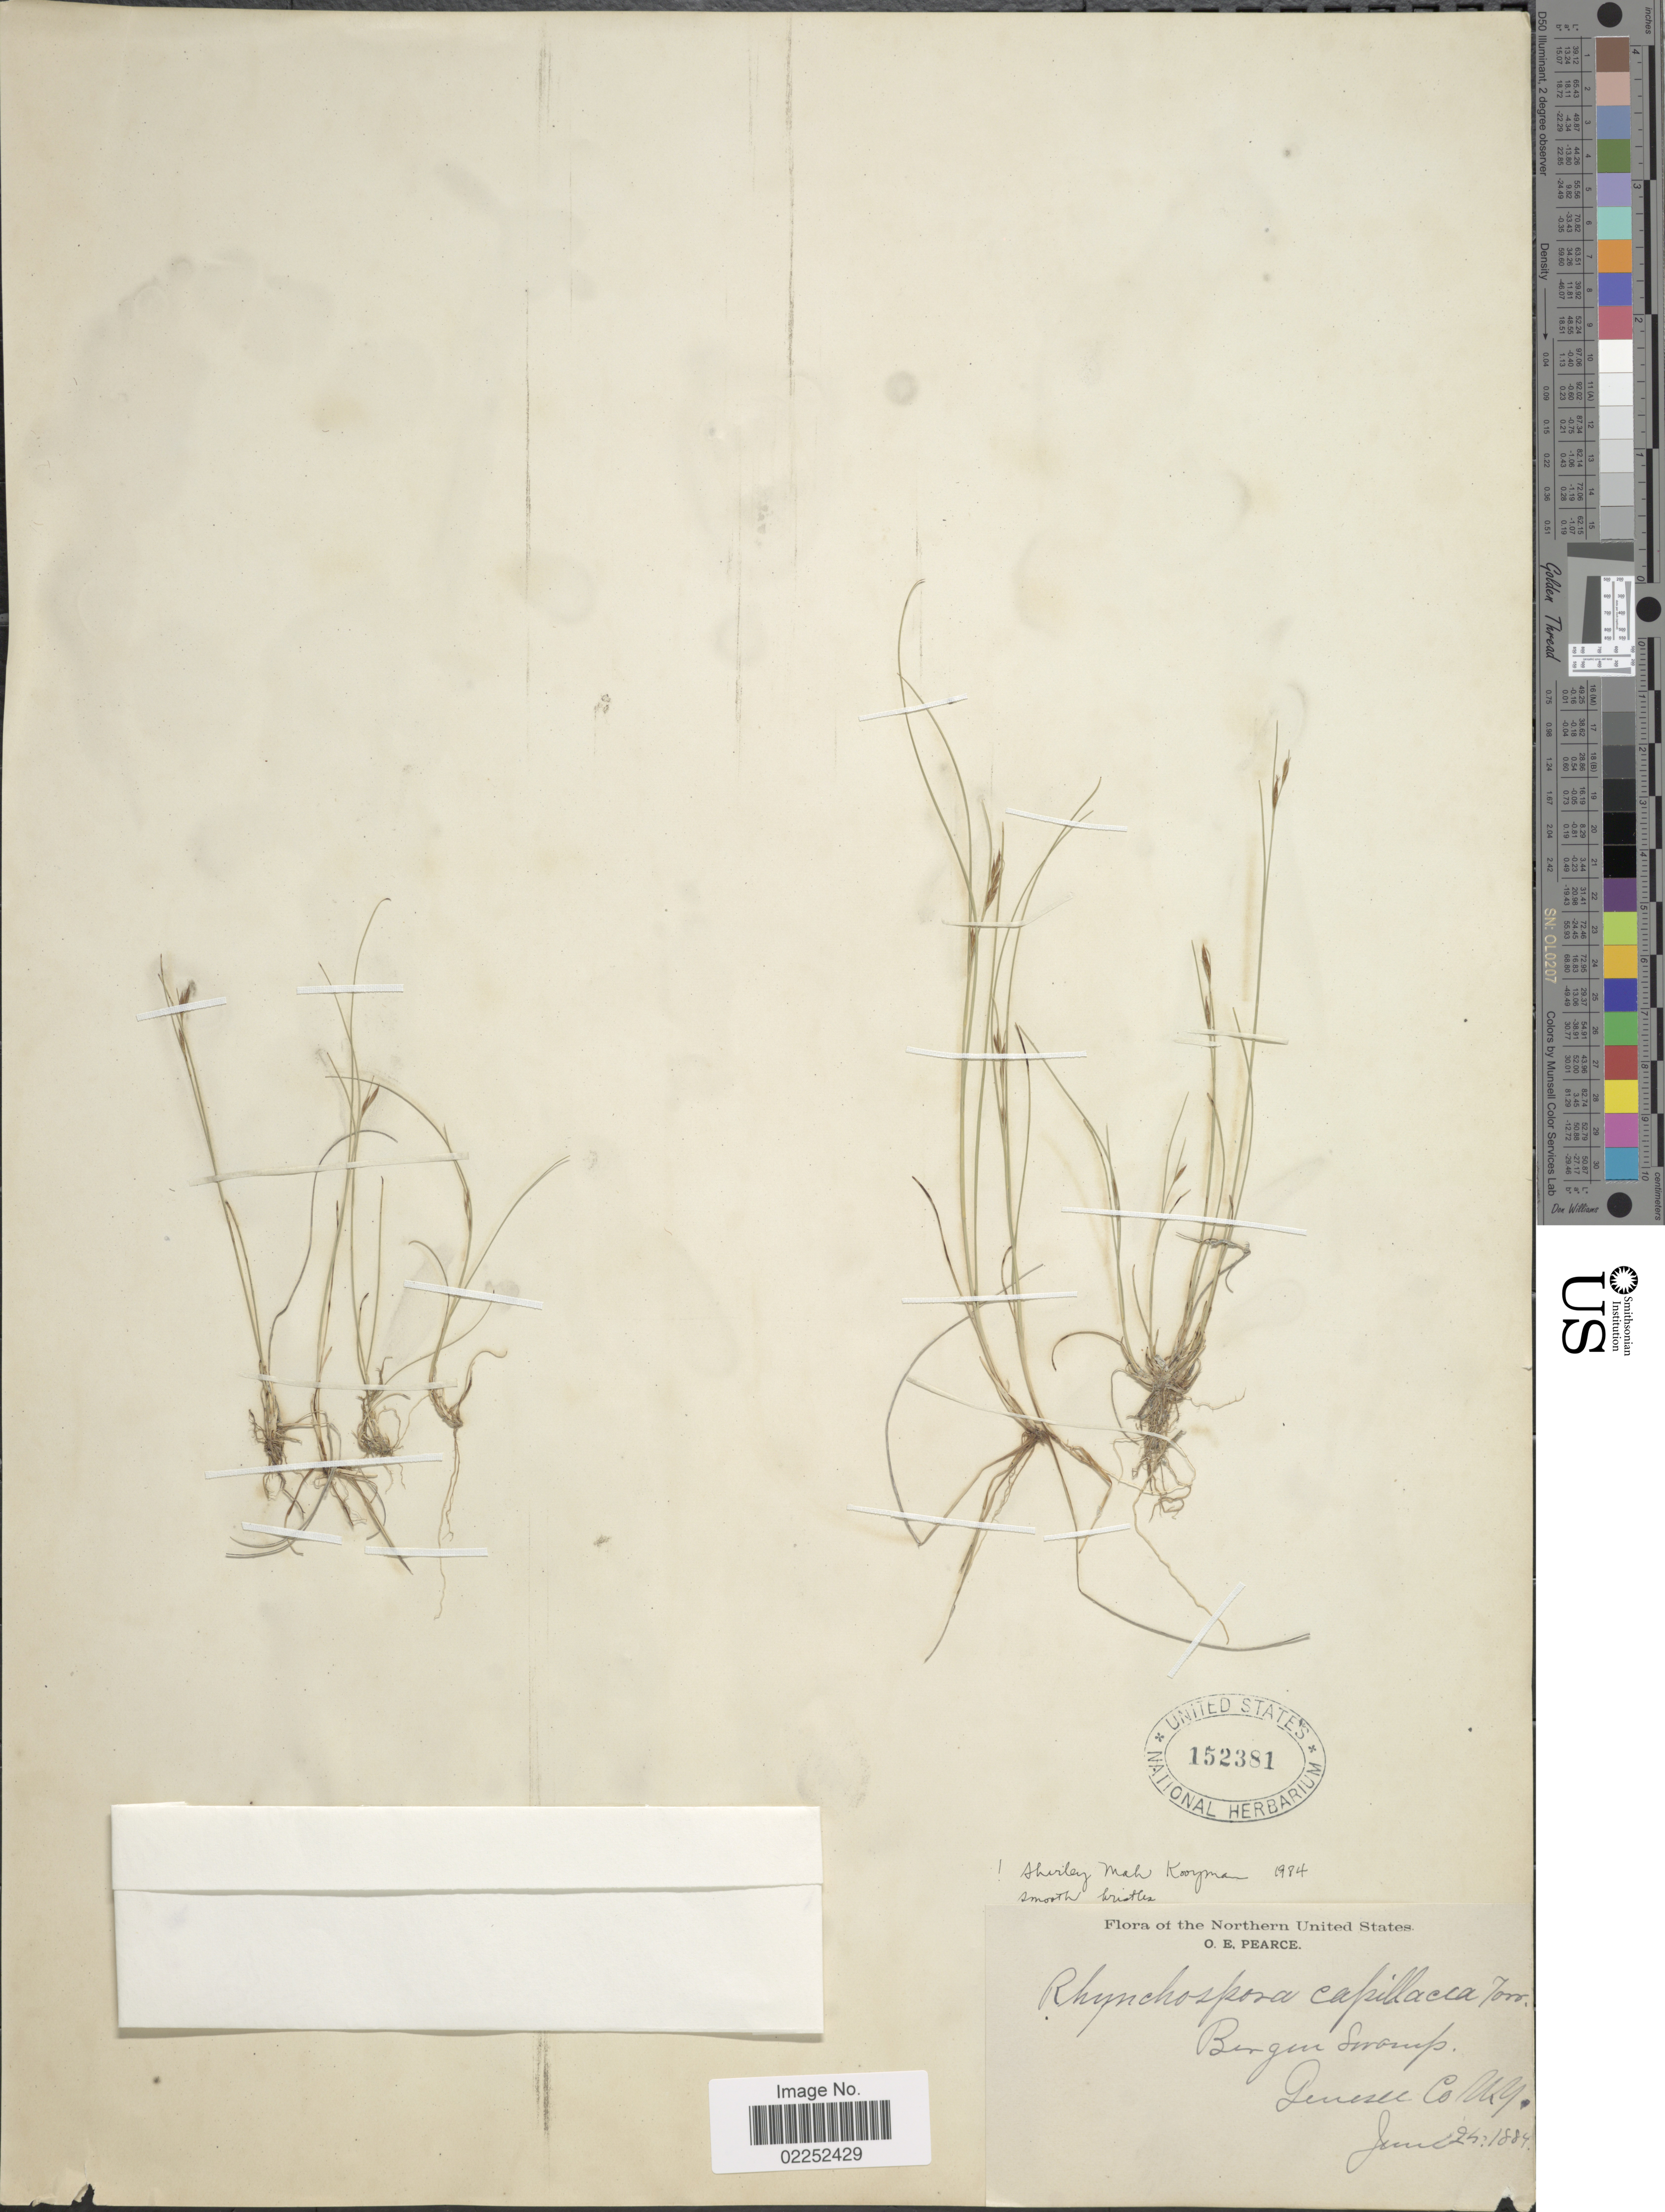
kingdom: Plantae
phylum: Tracheophyta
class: Liliopsida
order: Poales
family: Cyperaceae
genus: Rhynchospora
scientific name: Rhynchospora capillacea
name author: Torr.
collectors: O. E. Pearce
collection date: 1884-06-24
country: United States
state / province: New York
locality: Bergen Swamp, Genesee Co.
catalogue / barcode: US 152381